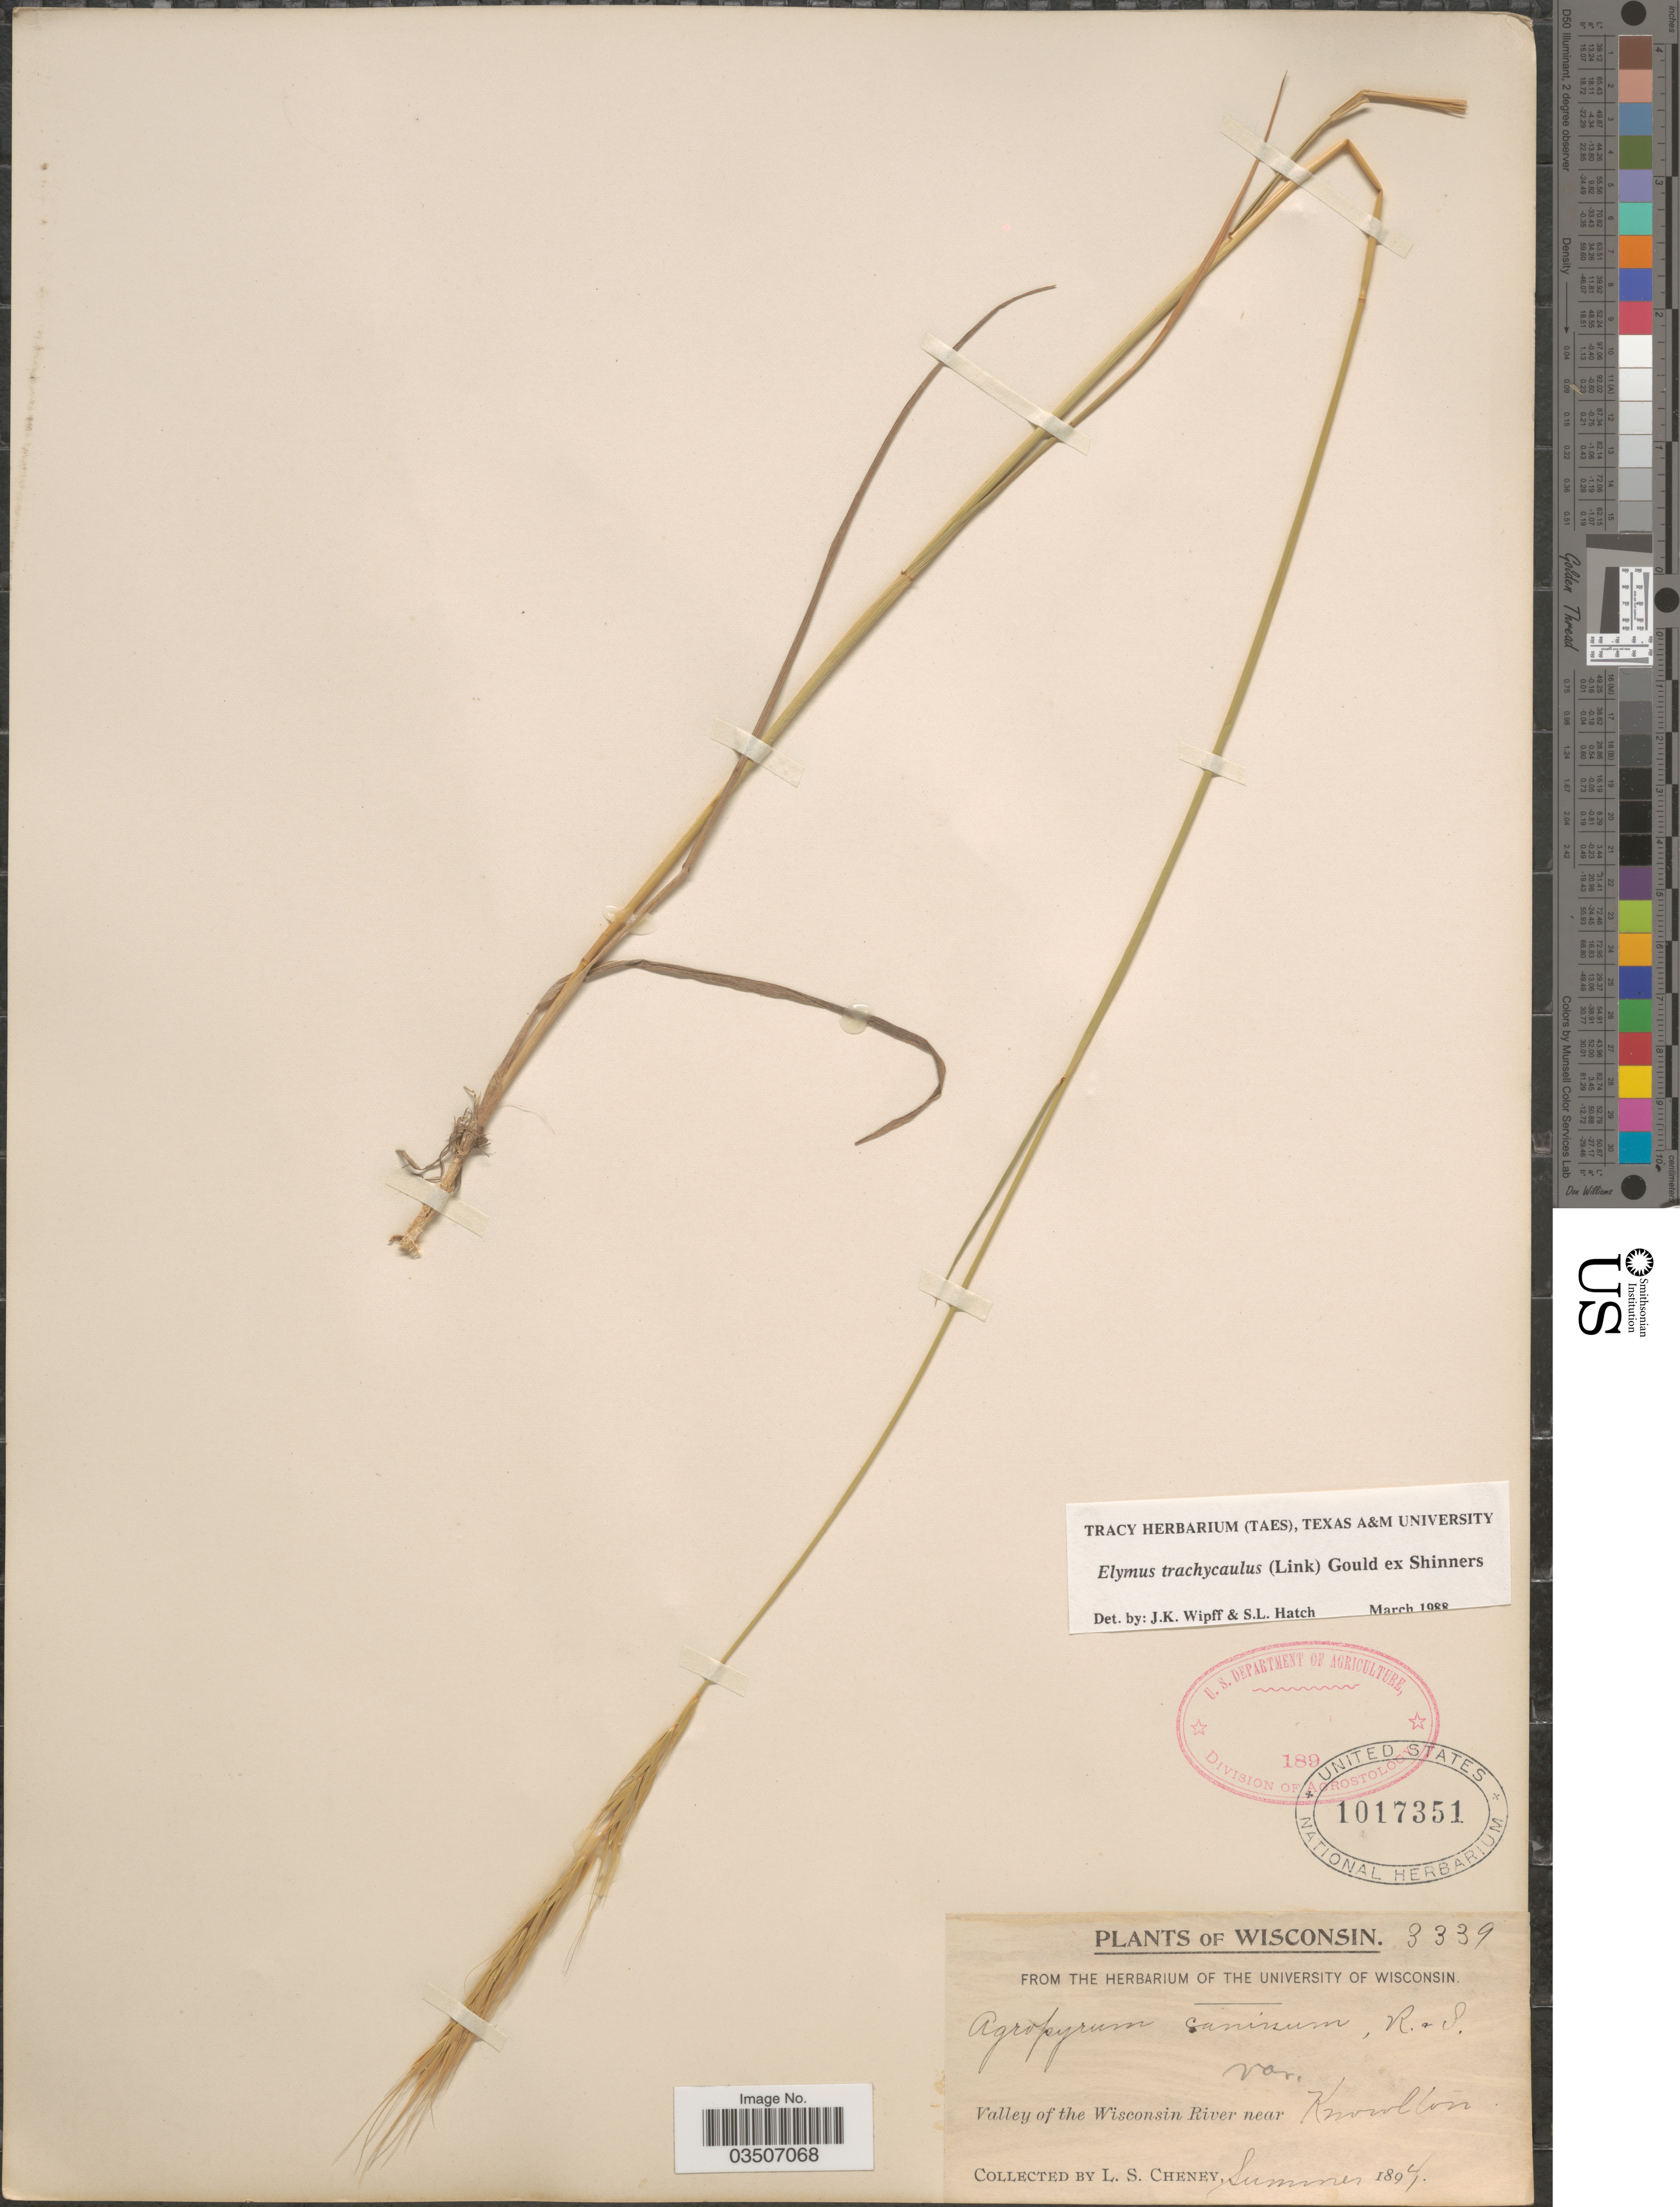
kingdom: Plantae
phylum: Tracheophyta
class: Liliopsida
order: Poales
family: Poaceae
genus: Elymus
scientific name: Elymus trachycaulus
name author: (Link) Gould ex Shinners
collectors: L. Cheney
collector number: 3339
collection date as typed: Summer 1894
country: United States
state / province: Wisconsin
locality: Valley of the Wisconsin River near Knowlton.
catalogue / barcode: US 1017351